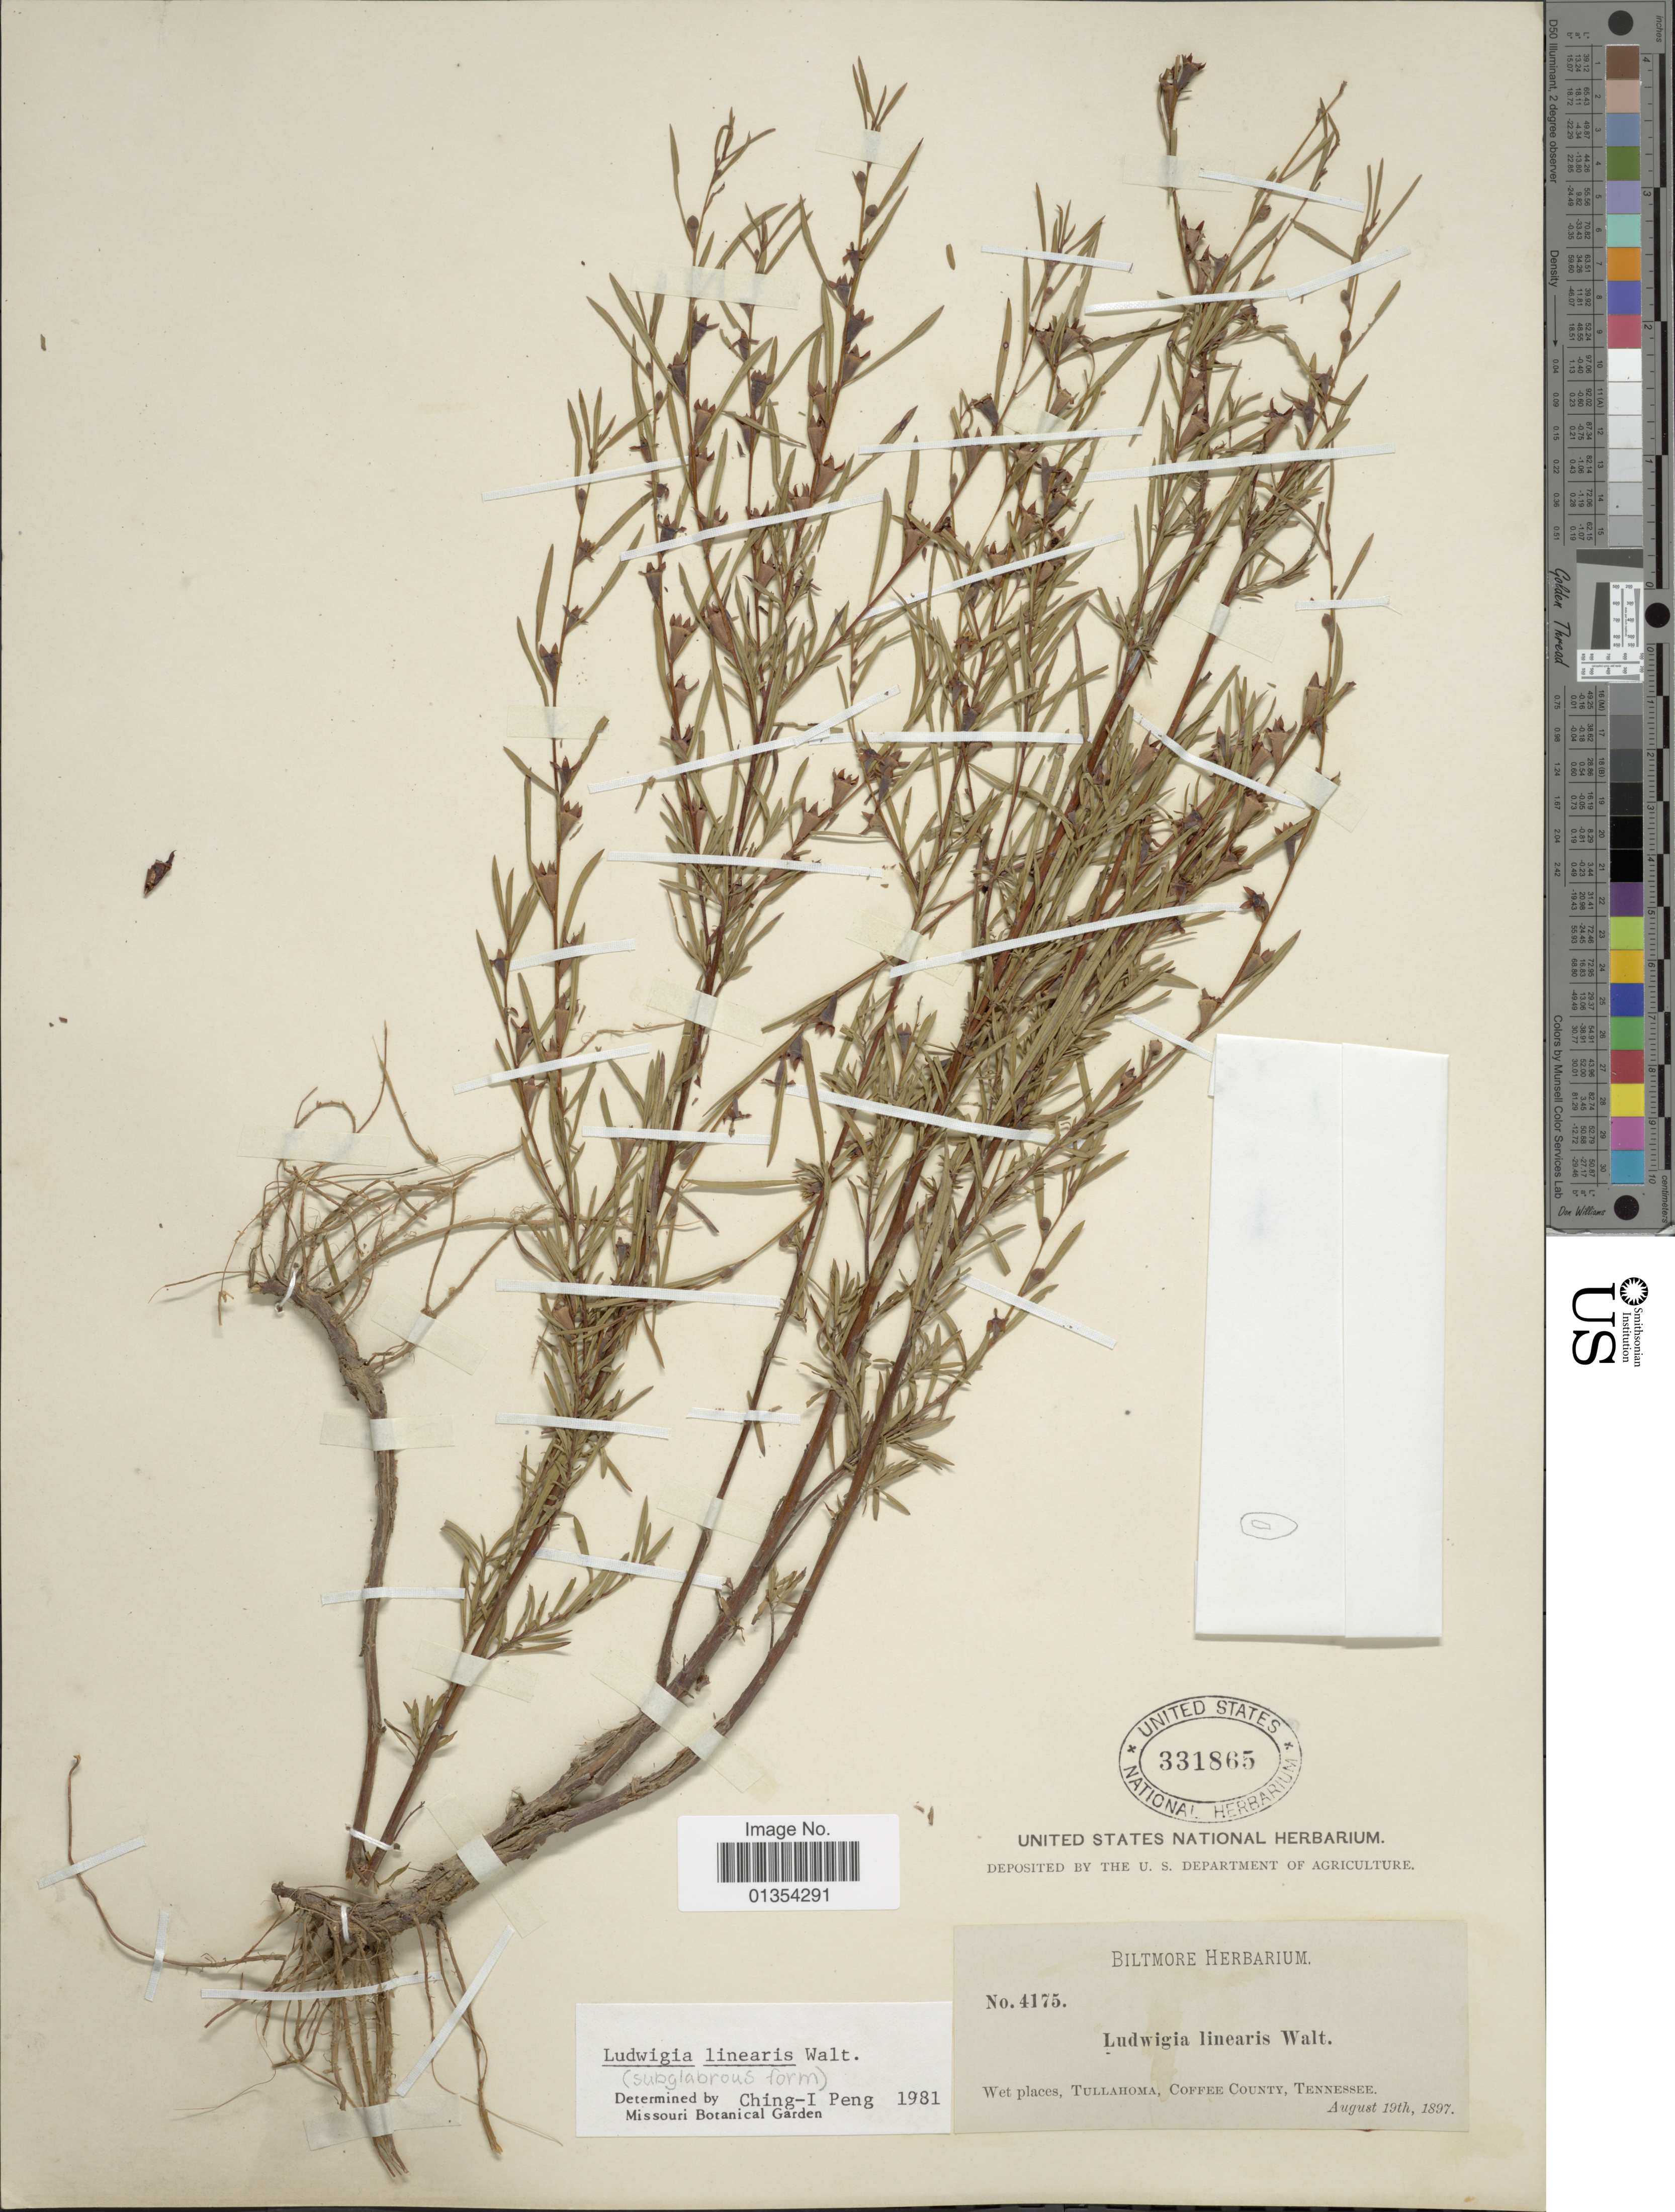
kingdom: Plantae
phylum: Tracheophyta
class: Magnoliopsida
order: Myrtales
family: Onagraceae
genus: Ludwigia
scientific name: Ludwigia linearis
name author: Walter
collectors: ex herb. Biltmore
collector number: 4175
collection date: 1897-08-19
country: United States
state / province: Tennessee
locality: Tullahoma, Coffee County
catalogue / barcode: US 331865